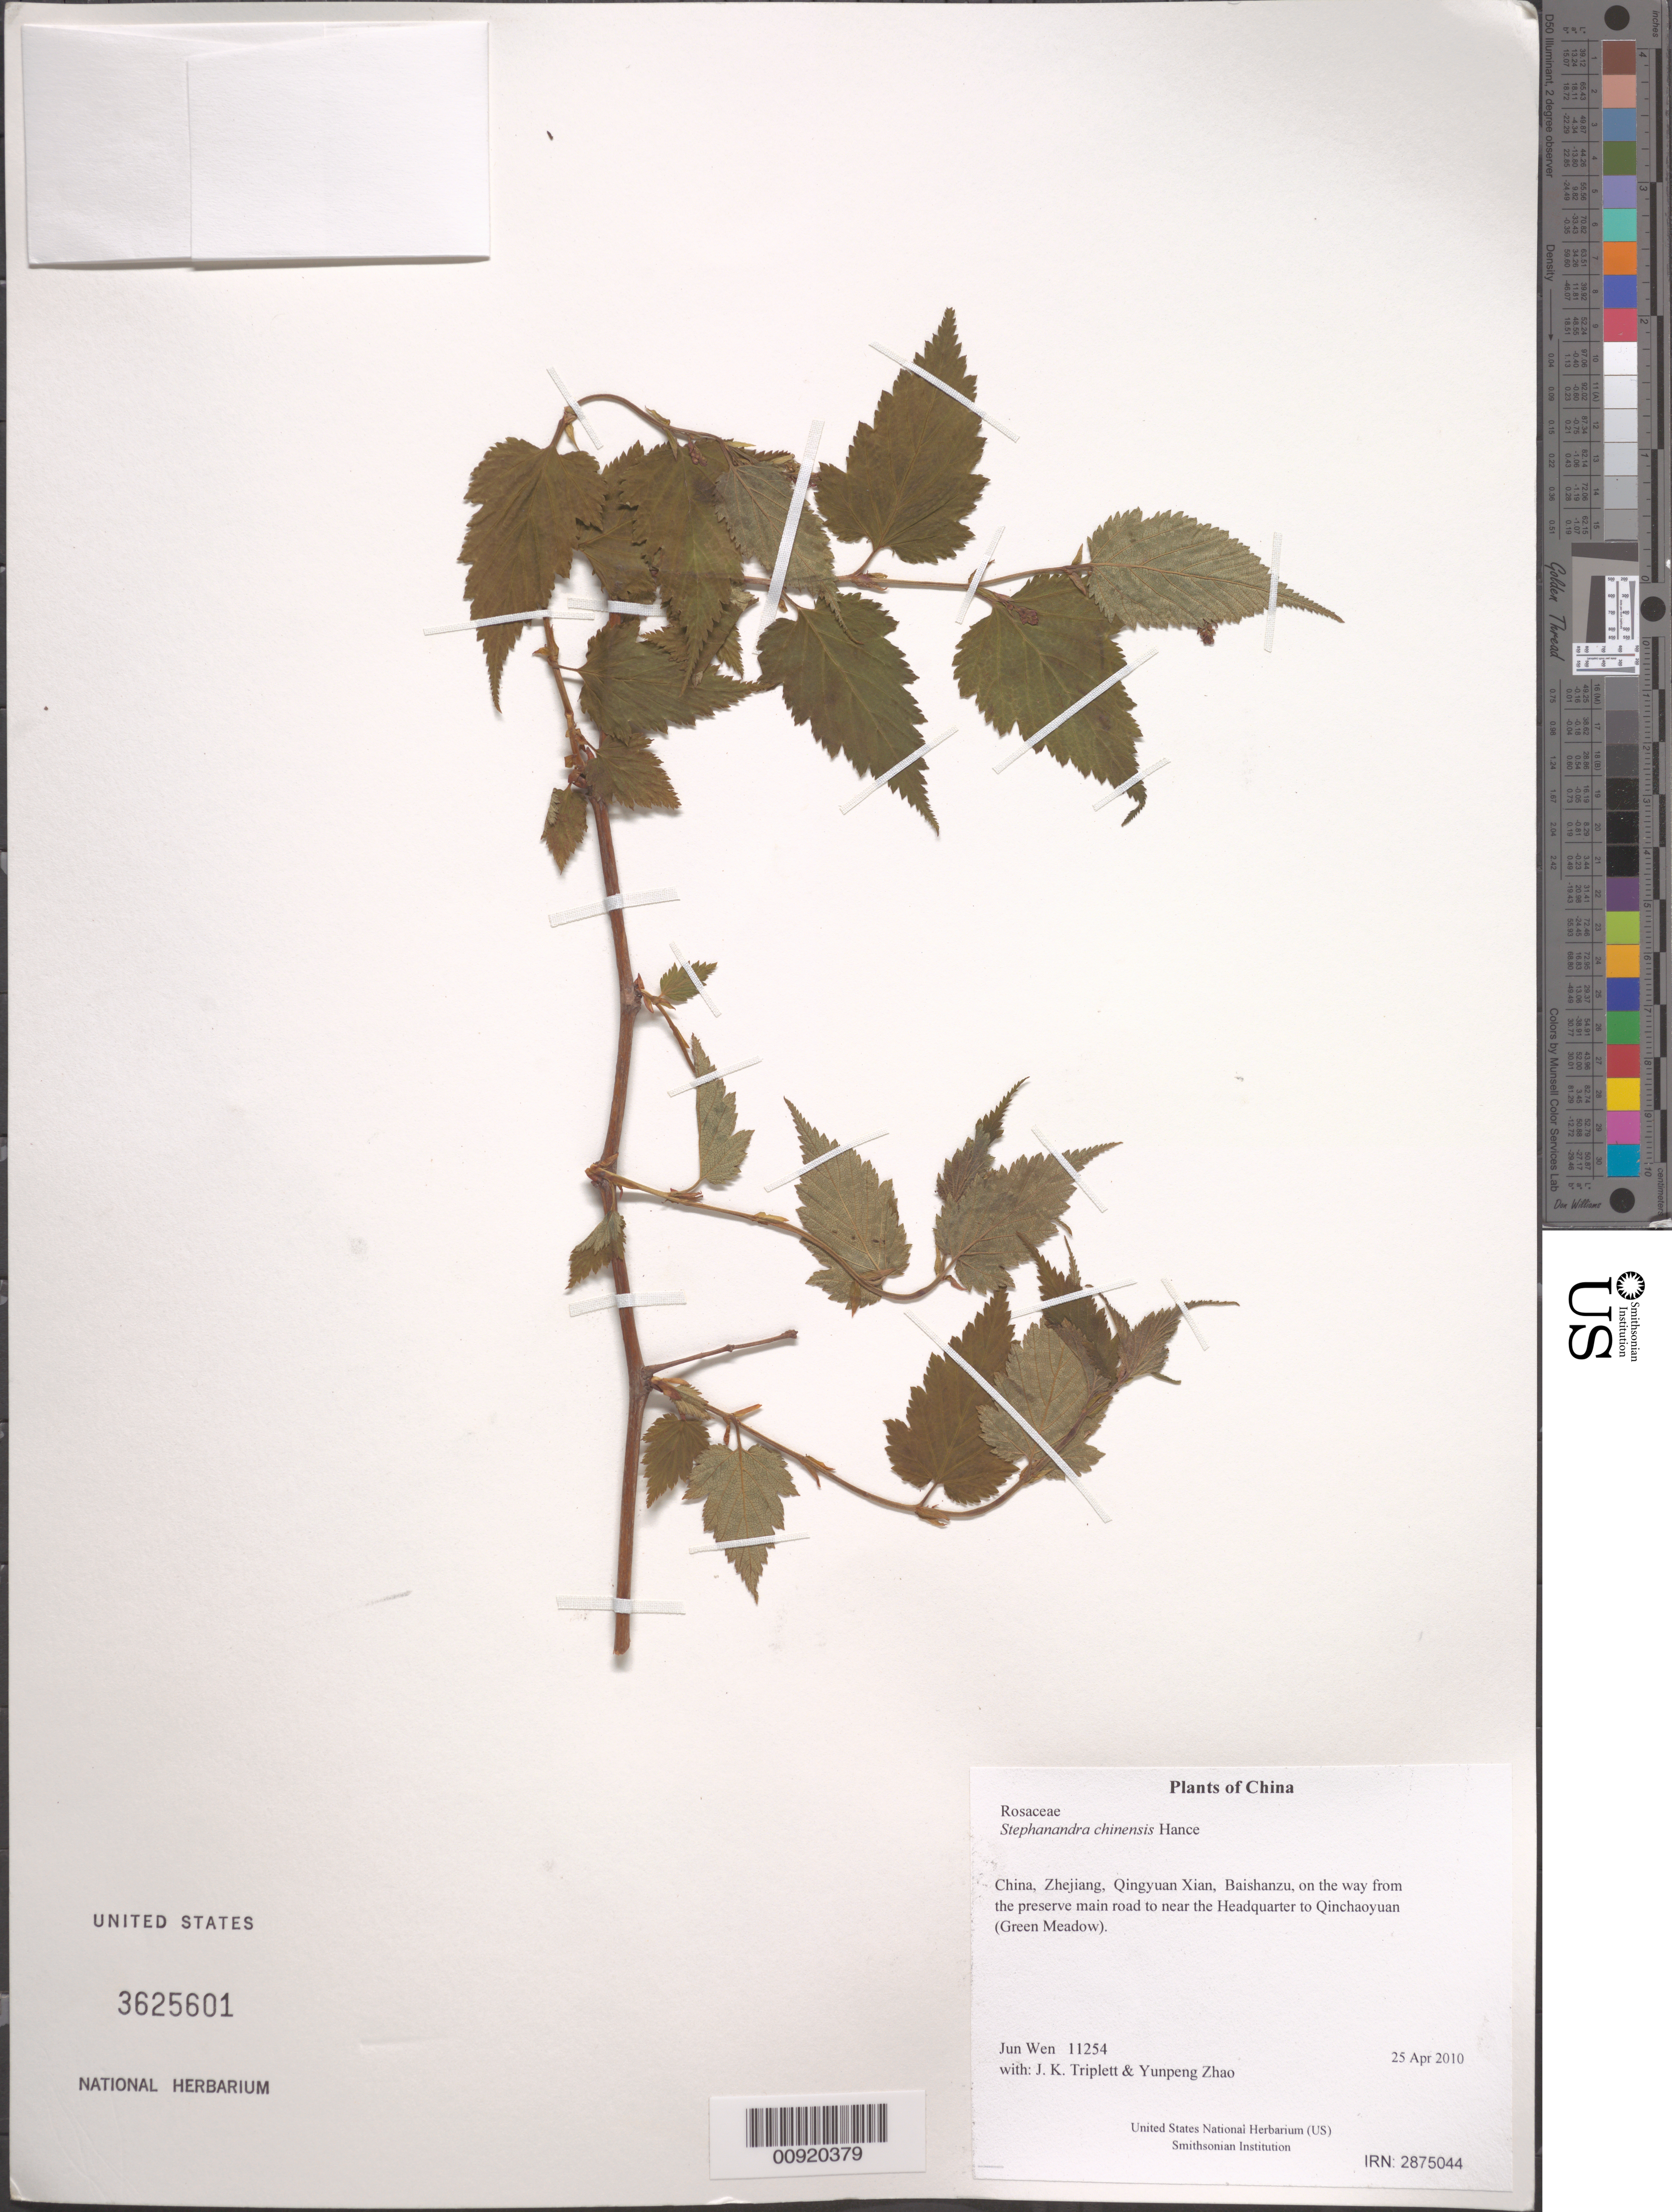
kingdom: Plantae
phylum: Tracheophyta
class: Magnoliopsida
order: Rosales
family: Rosaceae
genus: Neillia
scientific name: Neillia hanceana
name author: (Kuntze) S.H. Oh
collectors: J. Wen, J. K. Triplett & Yunpeng Zhao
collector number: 11254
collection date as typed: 25 Apr 2010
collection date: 2010-04-25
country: China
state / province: Zhejiang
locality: Qingyuan Xian, Baishanzu, on the way from the preserve main road to near the Headquarter to Qinchaoyuan (Green Meadow).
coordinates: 27 43.836 N, 119 11.136 E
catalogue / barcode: US 3625601